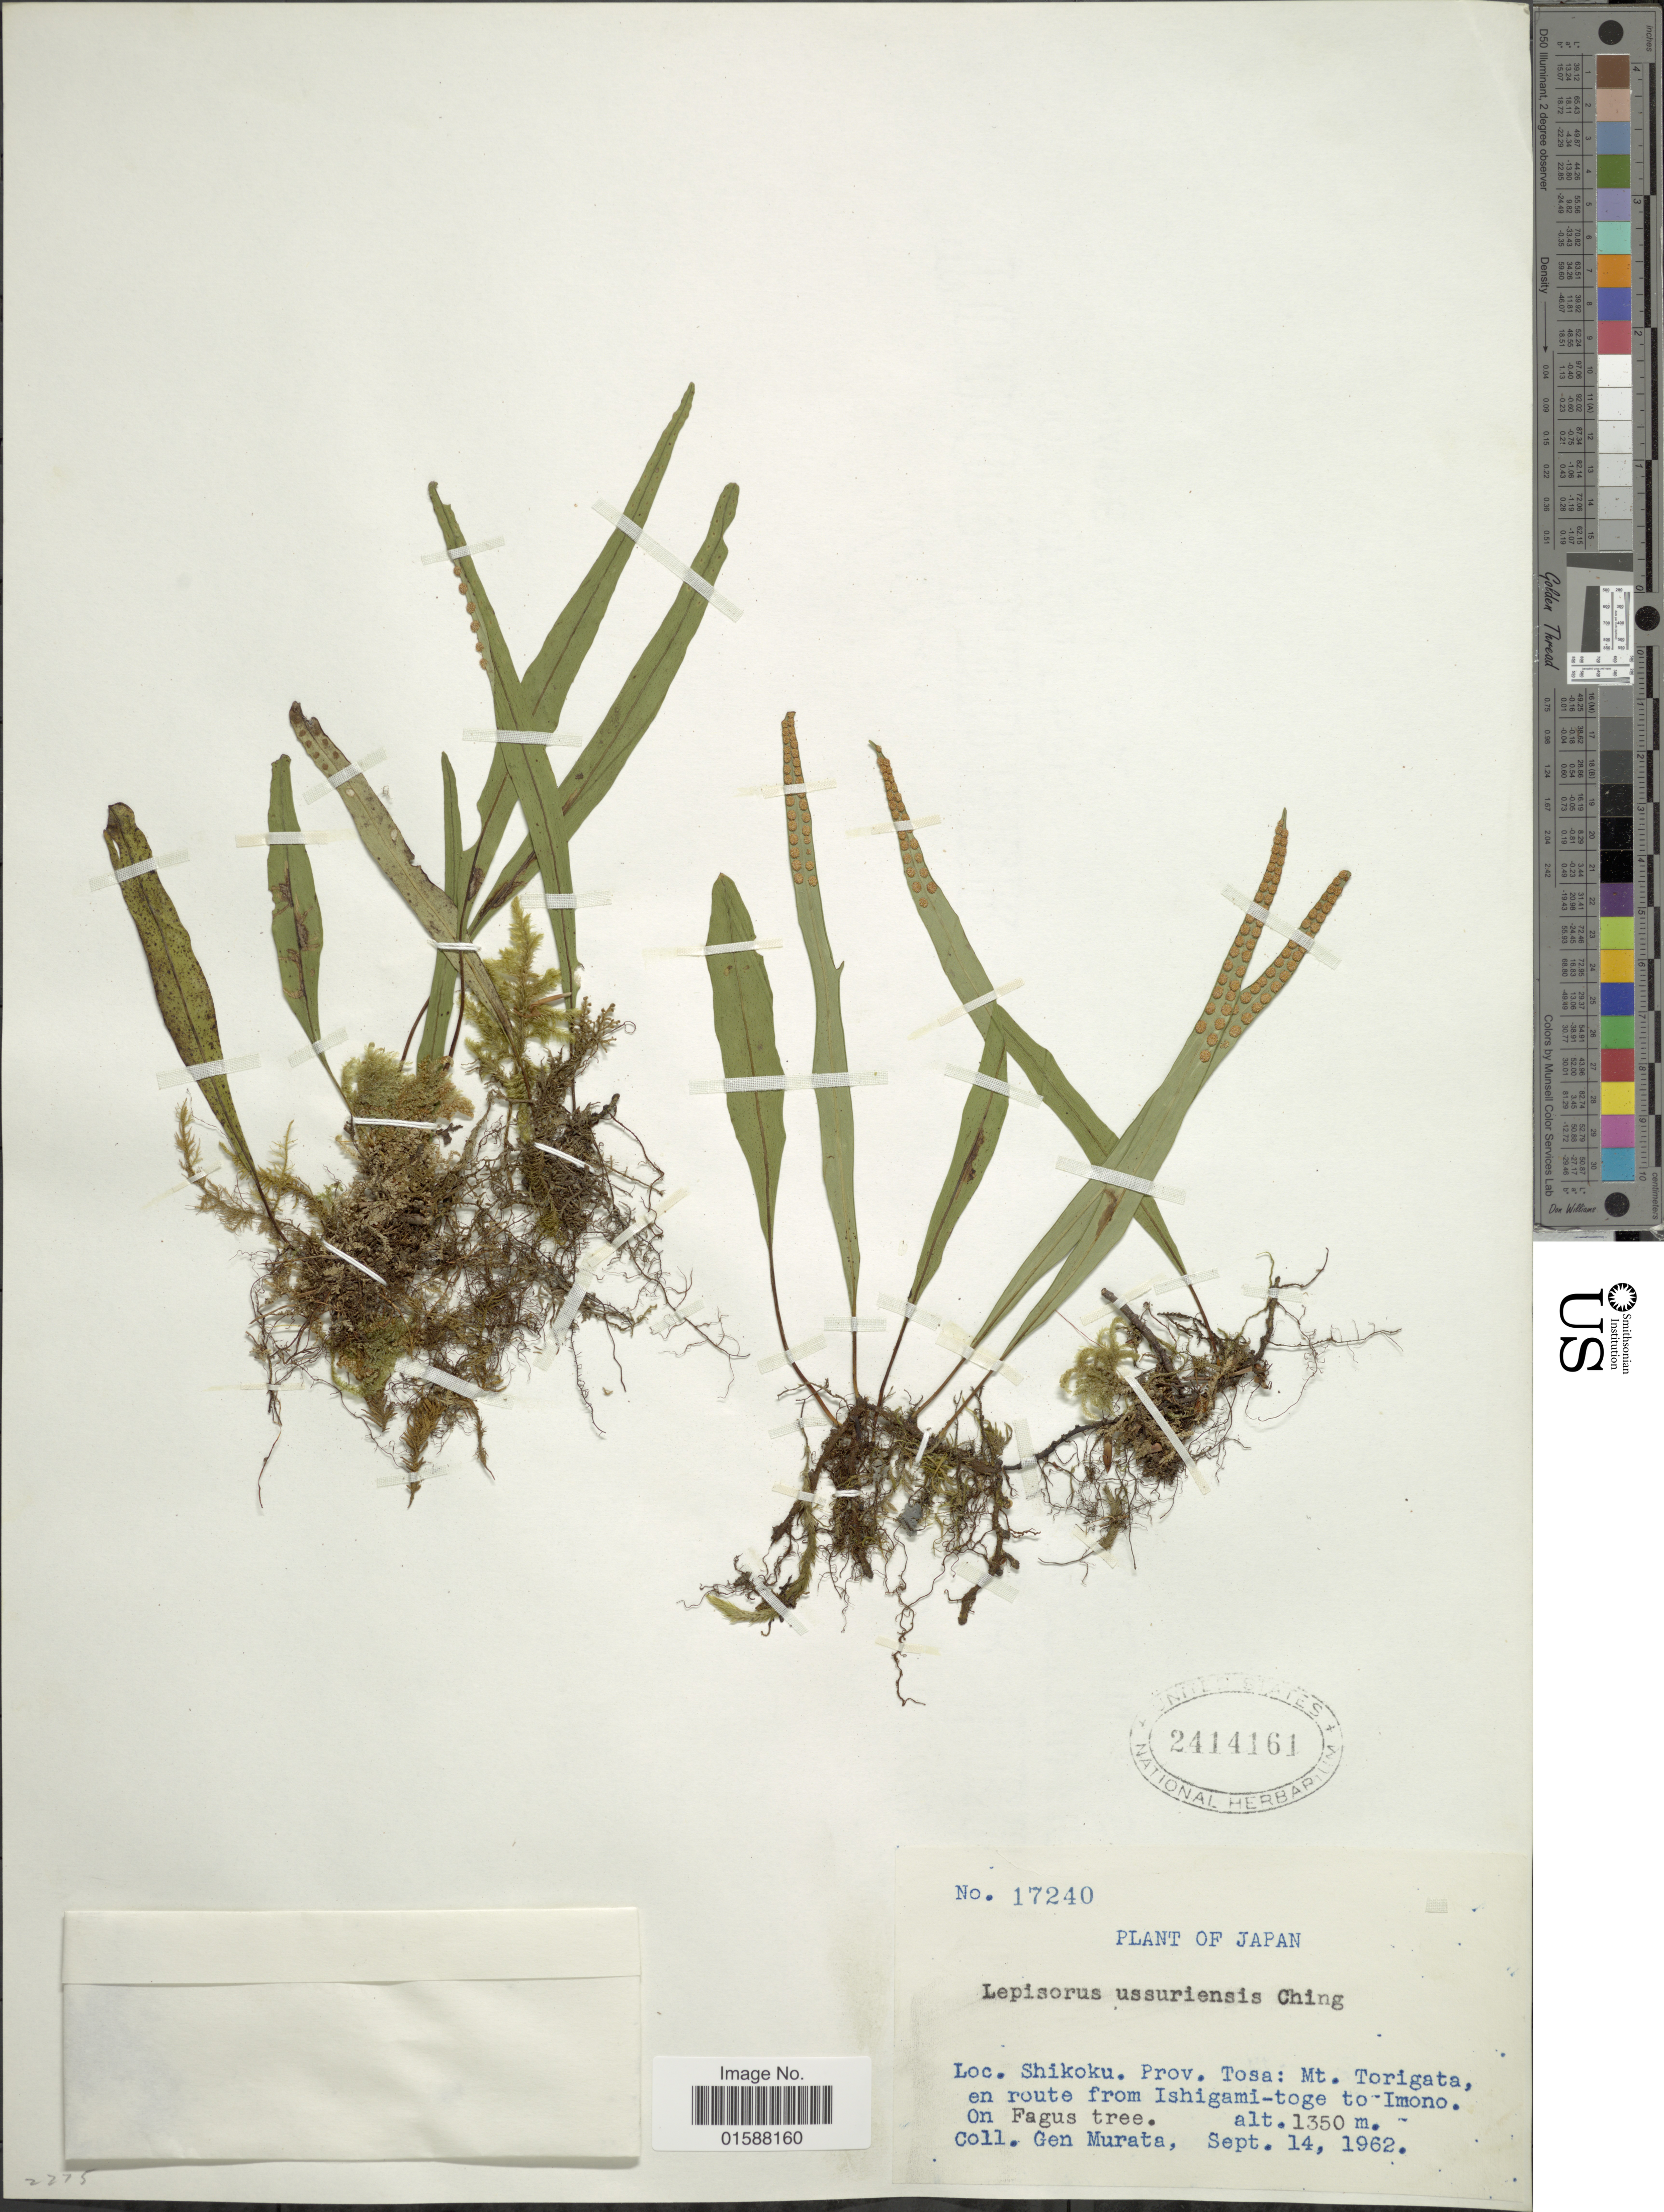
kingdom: Plantae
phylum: Tracheophyta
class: Polypodiopsida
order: Polypodiales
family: Polypodiaceae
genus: Lepisorus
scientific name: Lepisorus ussuriensis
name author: (Regel & Mack.) Ching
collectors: G. Murata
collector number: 17240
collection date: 1962-09-14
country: Japan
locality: Shikoku. Prov. Tosa: Mt. Torigata, en route from ishigami-toge to Imono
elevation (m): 1350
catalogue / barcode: US 2414161